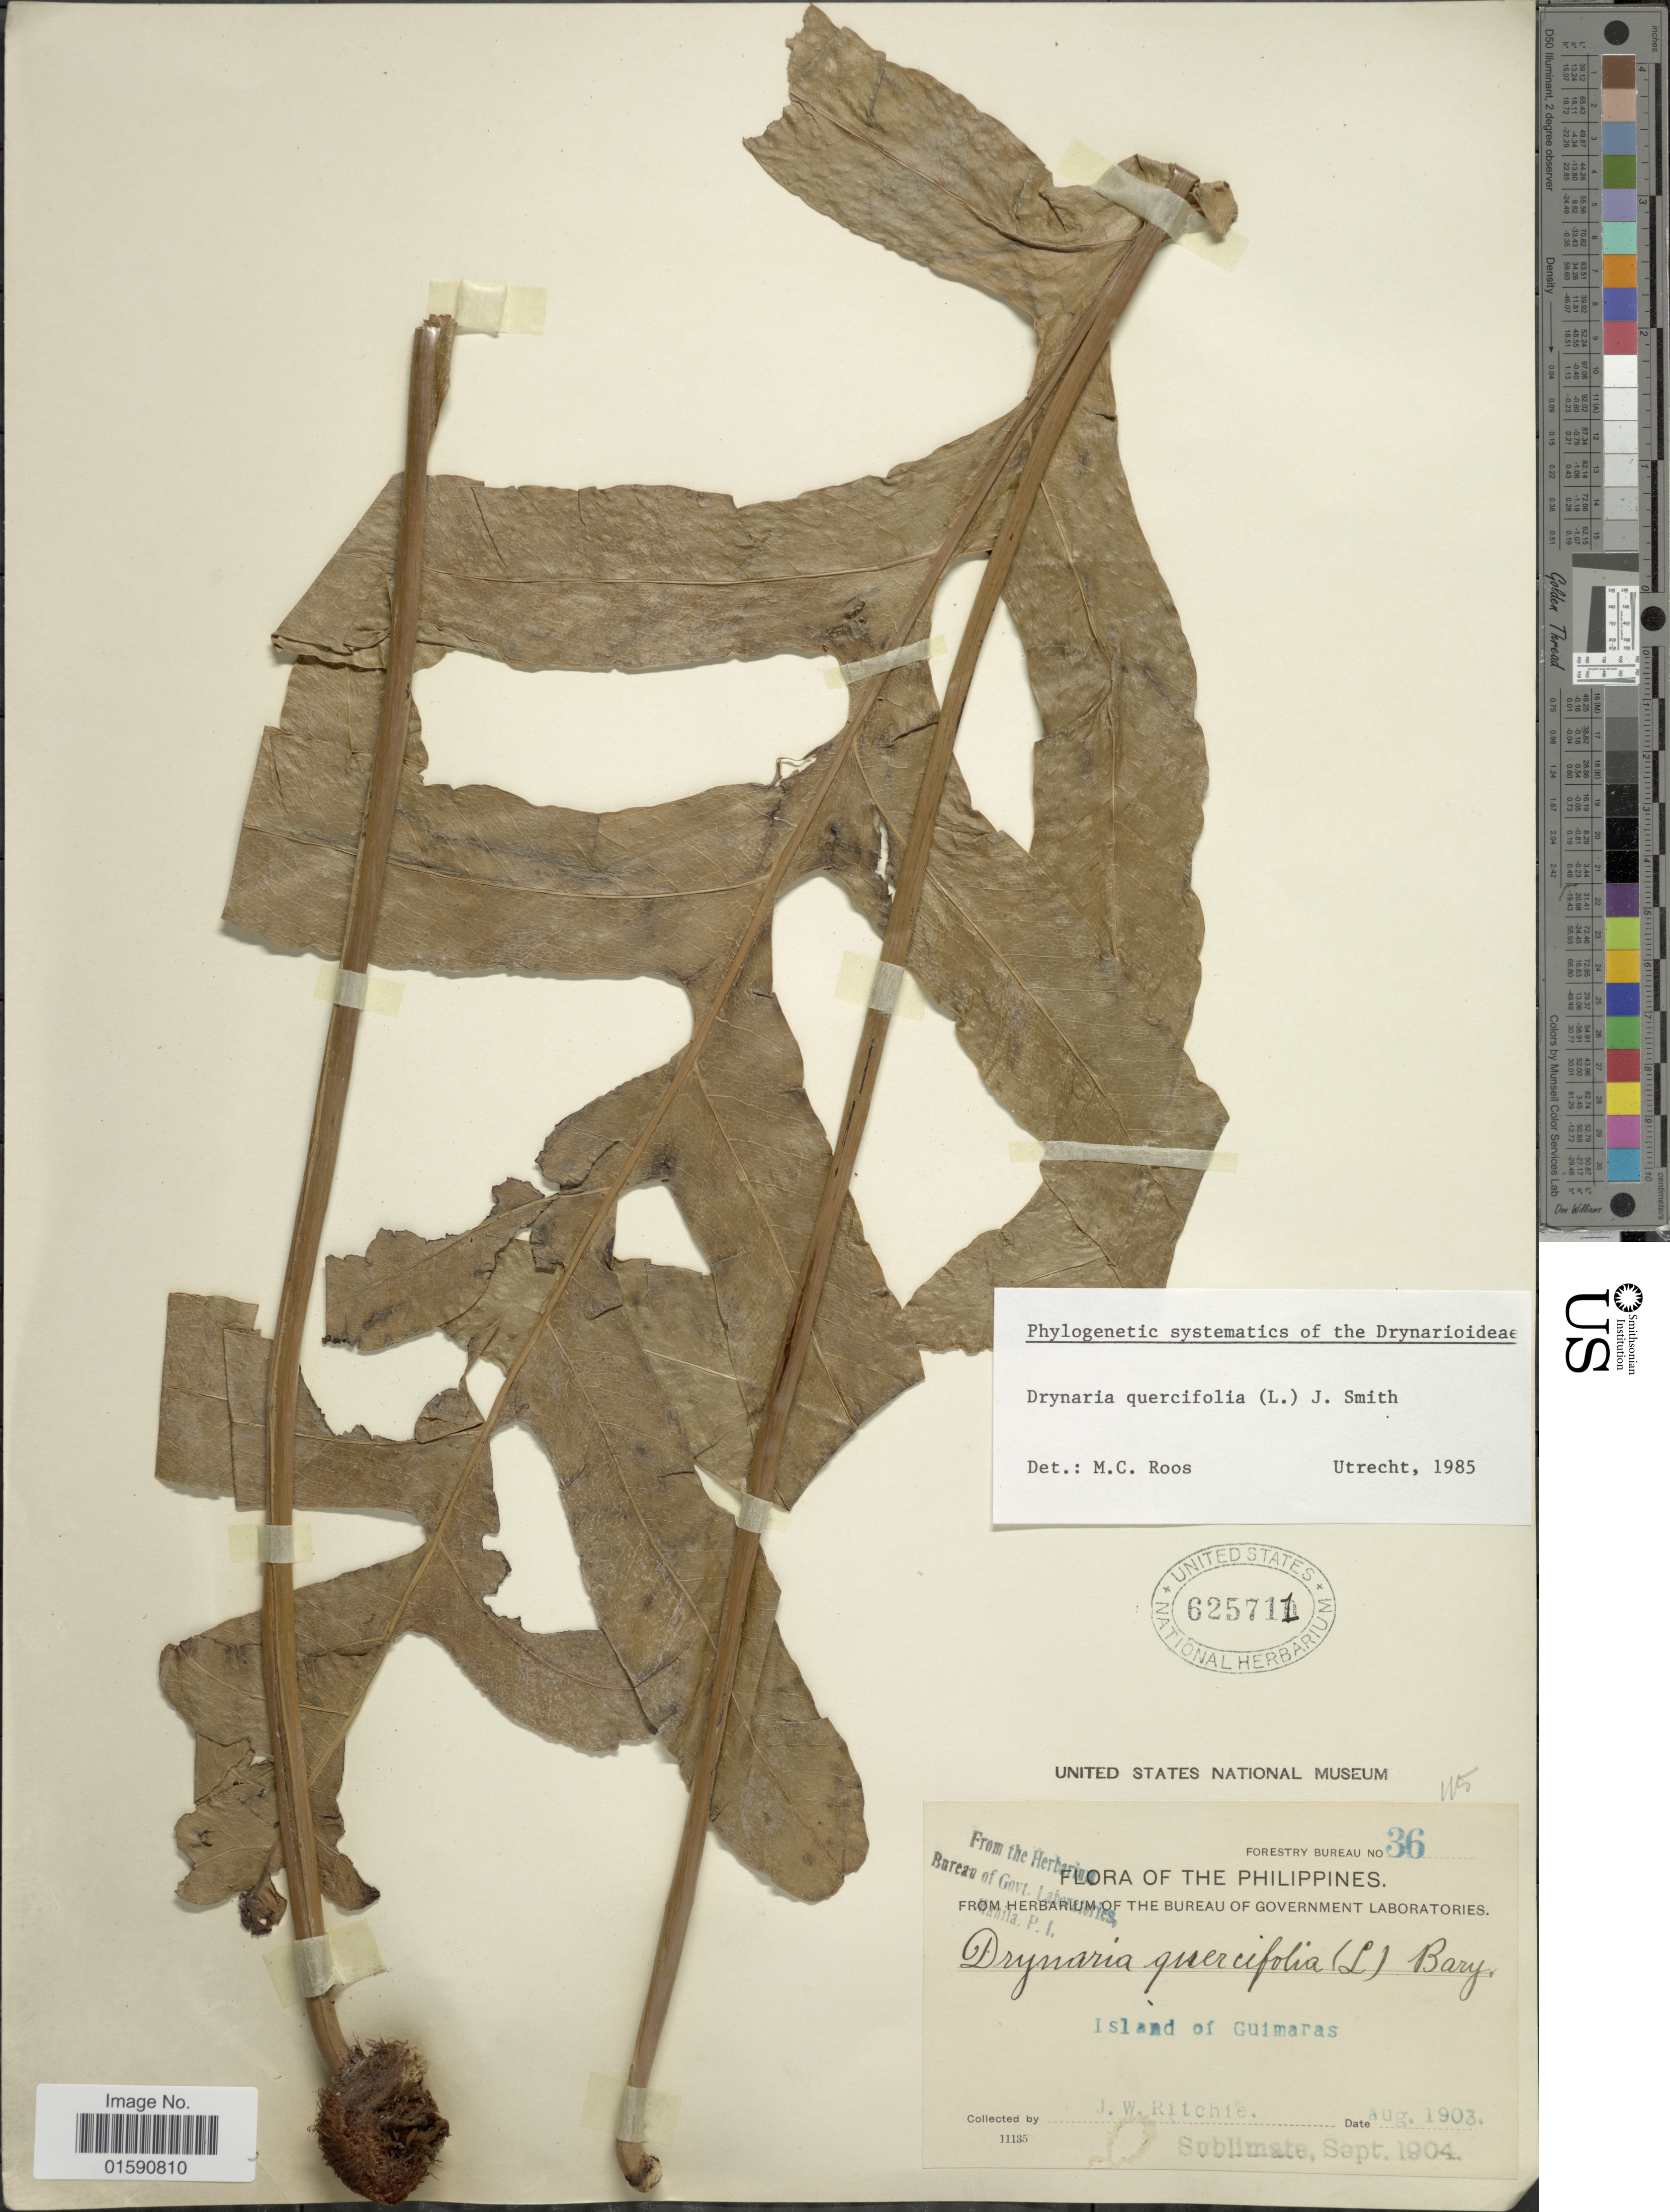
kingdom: Plantae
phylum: Tracheophyta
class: Polypodiopsida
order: Polypodiales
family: Polypodiaceae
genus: Drynaria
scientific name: Drynaria quercifolia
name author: (L.) J. Sm.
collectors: J. Ritchie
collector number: Forestry Bureau 36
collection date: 1903-08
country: Philippines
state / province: Western Visayas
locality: Island of Guimaras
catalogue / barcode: US 625711